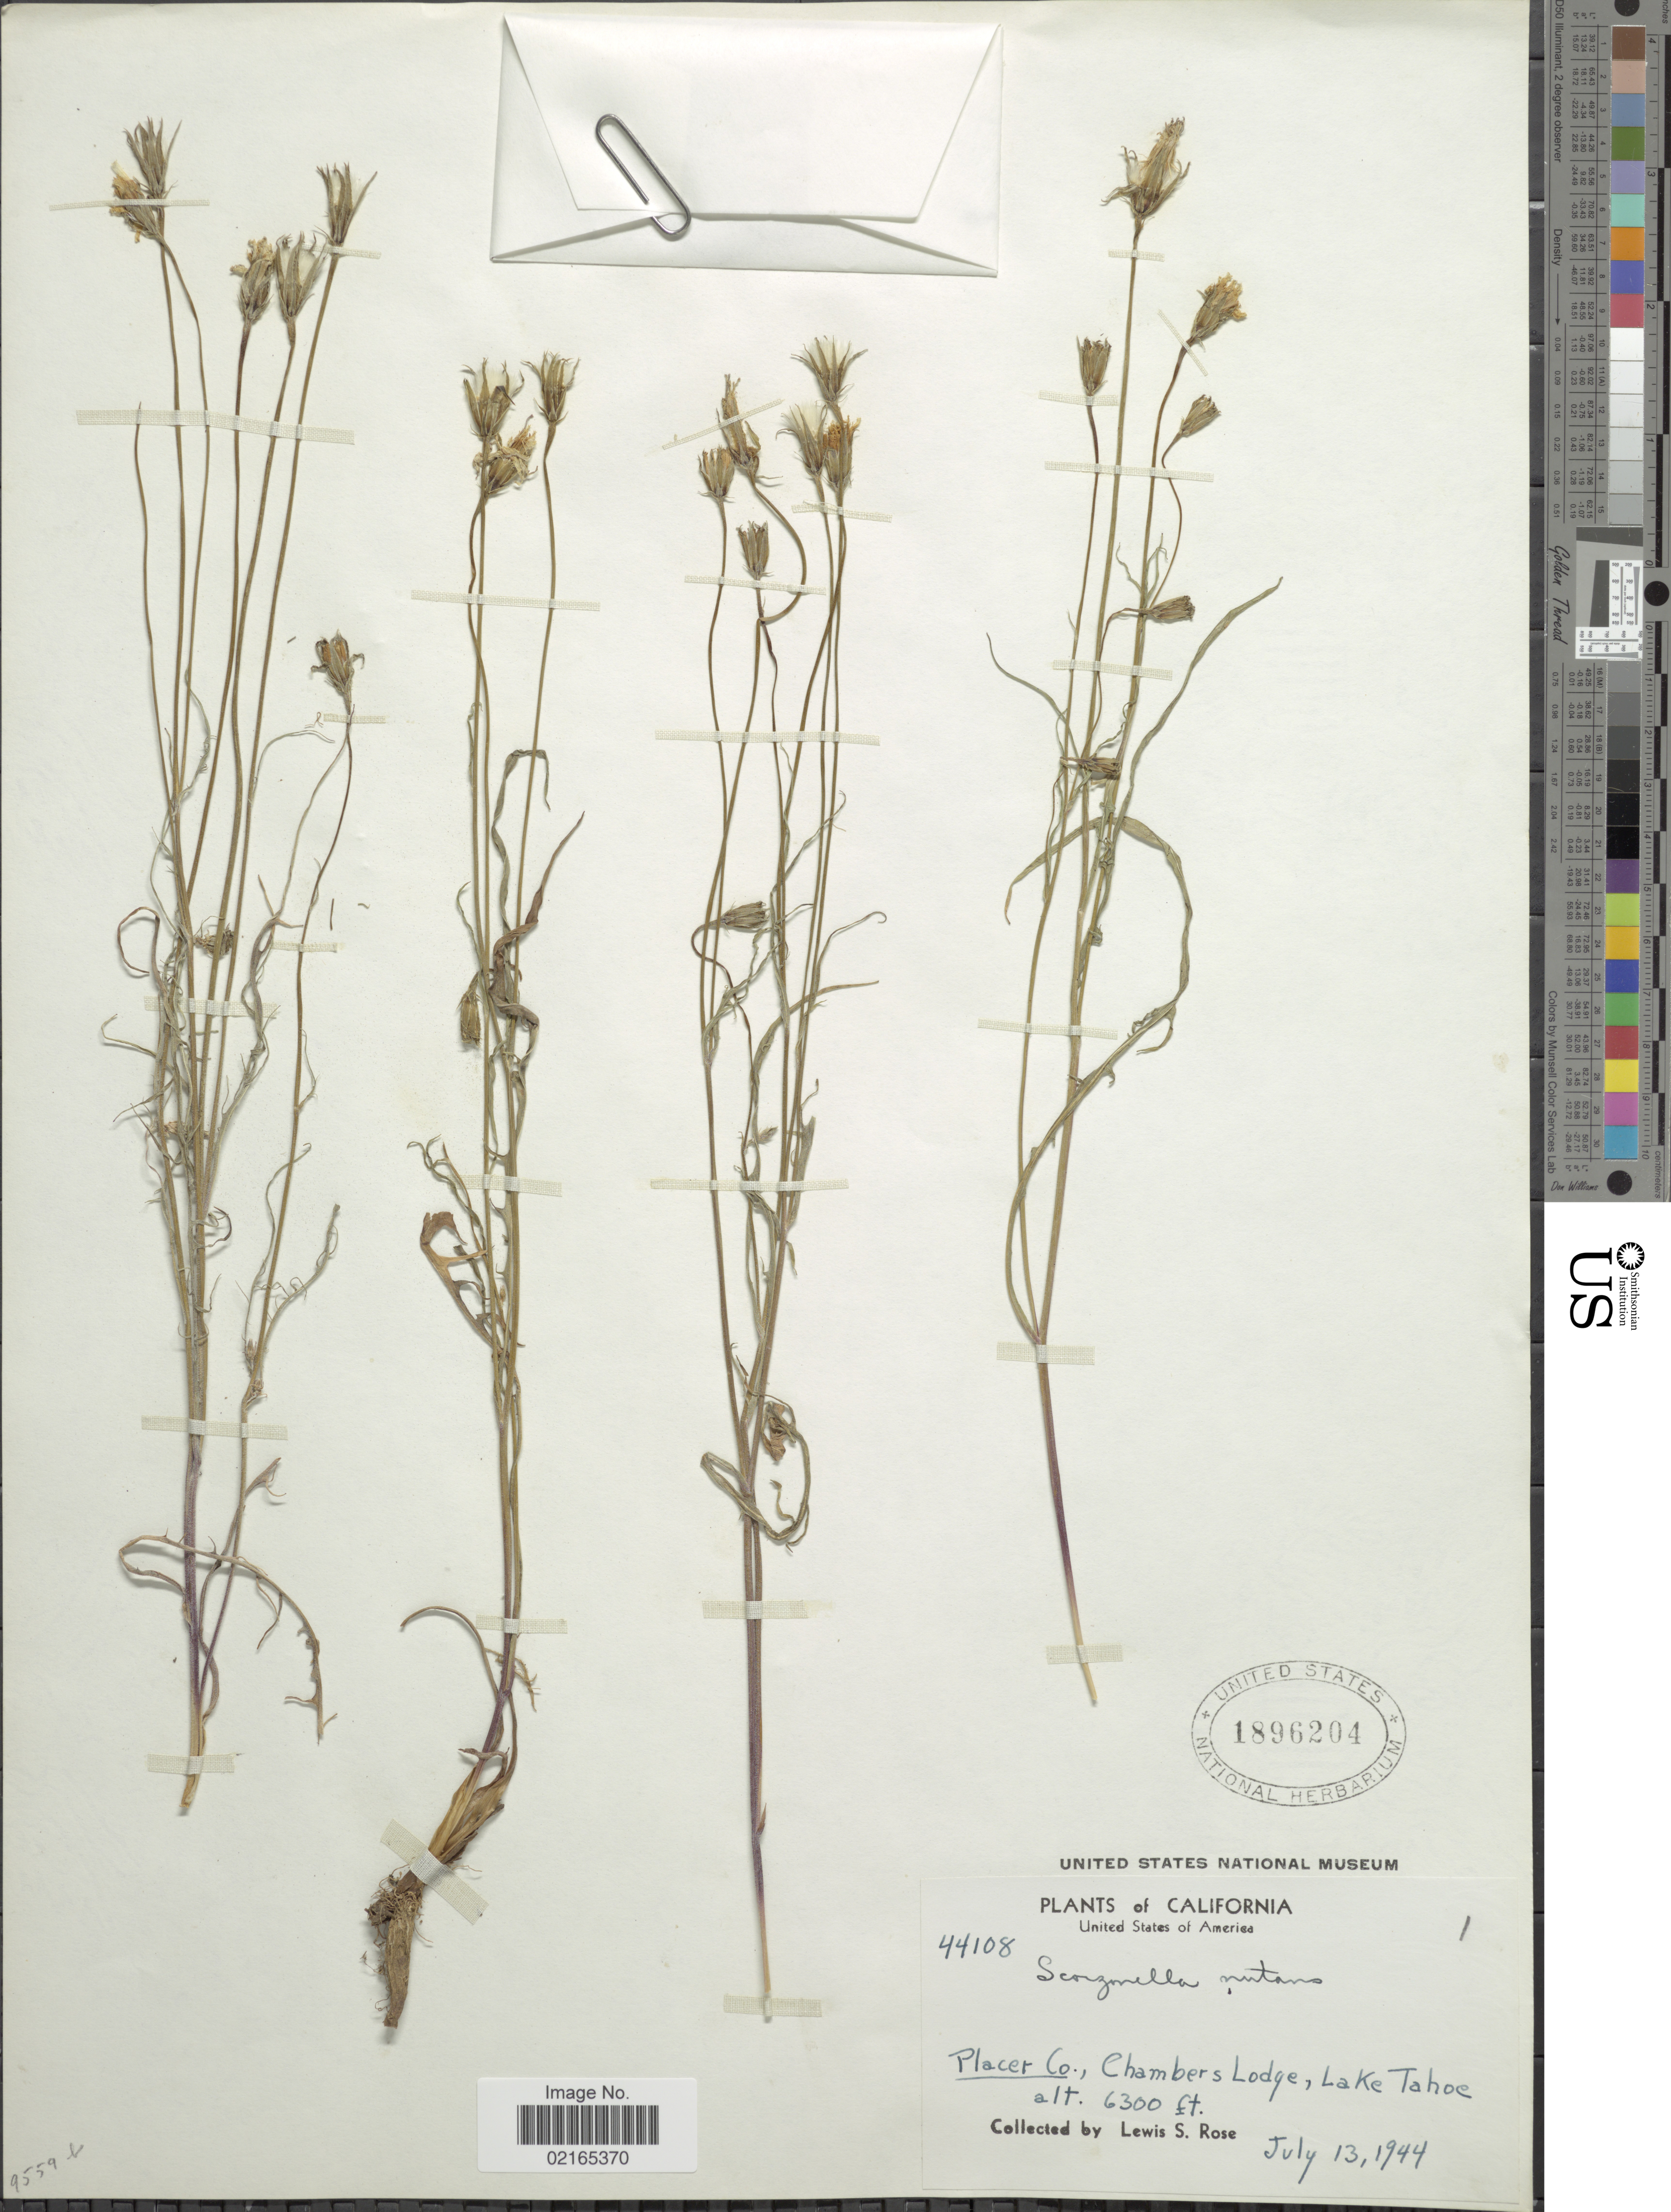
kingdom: Plantae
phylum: Tracheophyta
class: Magnoliopsida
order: Asterales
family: Asteraceae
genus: Microseris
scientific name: Microseris nutans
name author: (Hook.) Sch. Bip.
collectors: L. S. Rose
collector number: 44108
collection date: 1944-07-13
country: United States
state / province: California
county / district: Placer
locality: Placer Co., Chambers Lodge, Lake Tahoe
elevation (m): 1920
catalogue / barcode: US 1896204